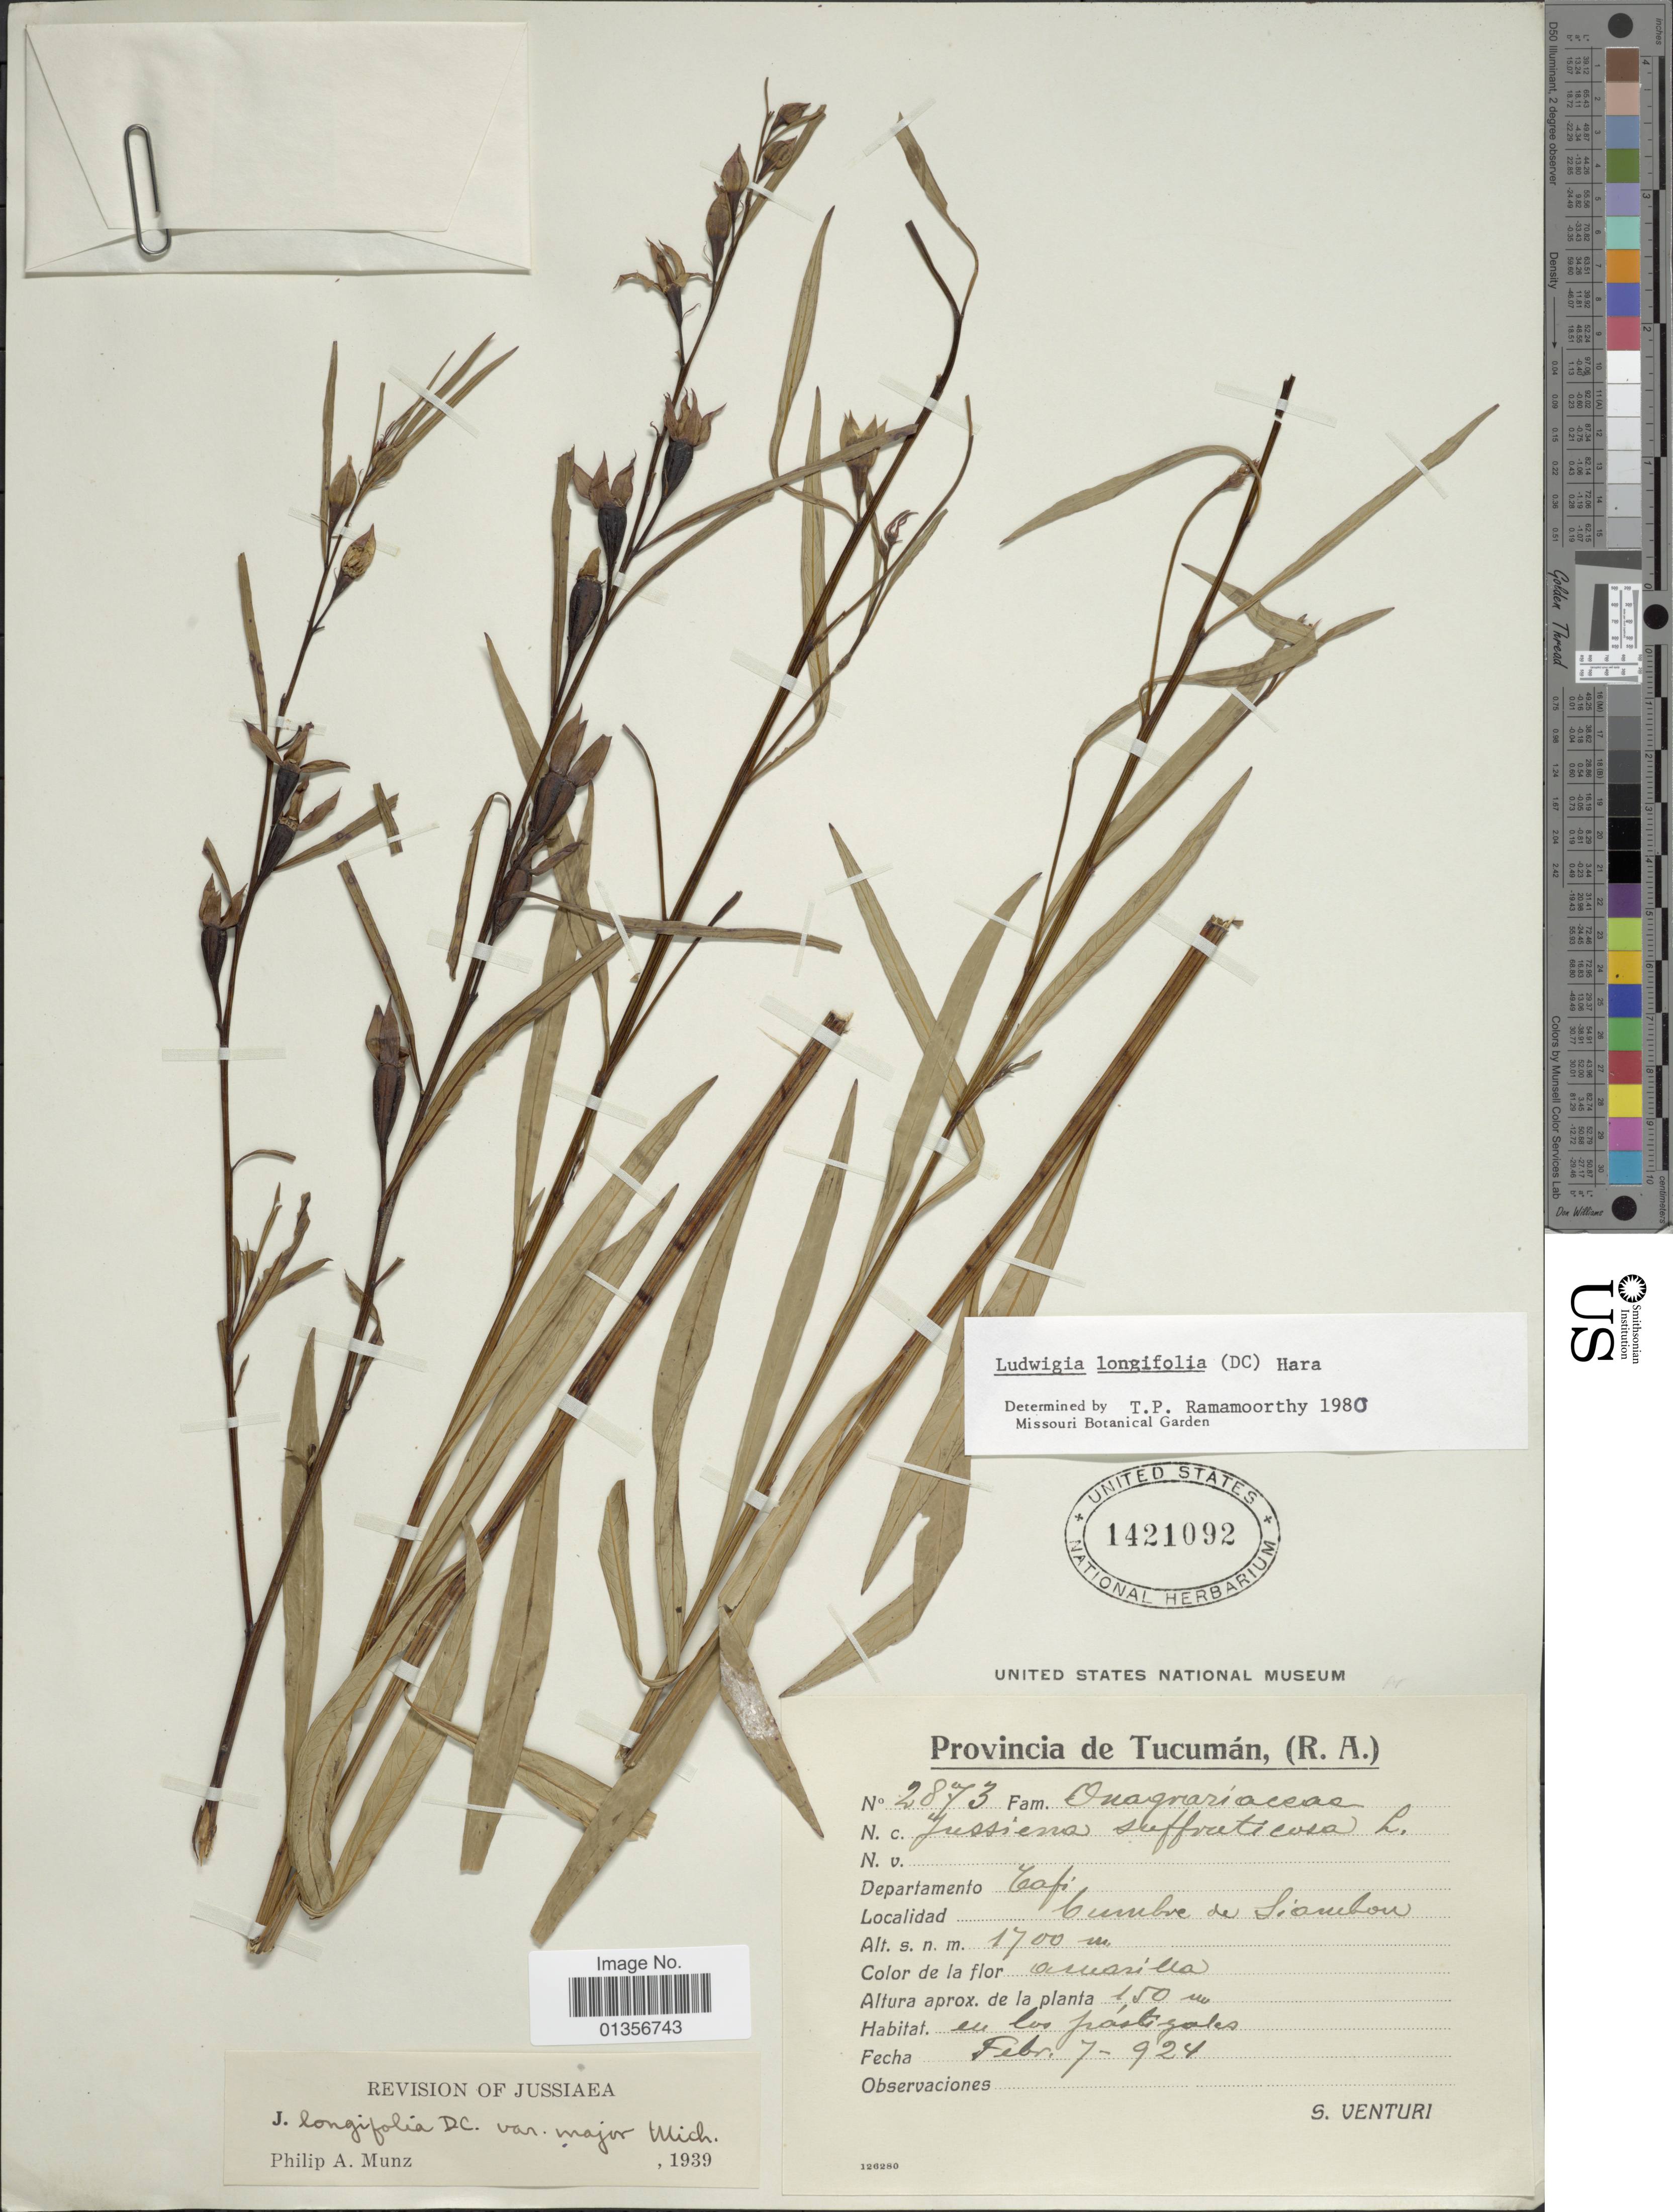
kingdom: Plantae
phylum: Tracheophyta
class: Magnoliopsida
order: Myrtales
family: Onagraceae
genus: Ludwigia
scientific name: Ludwigia longifolia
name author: (DC.) H. Hara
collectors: S. Venturi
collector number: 2873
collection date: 1924-02-07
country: Argentina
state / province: Tucuman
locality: Departamento Tafi, Cumbre de Siambon.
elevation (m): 1700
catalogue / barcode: US 1421092